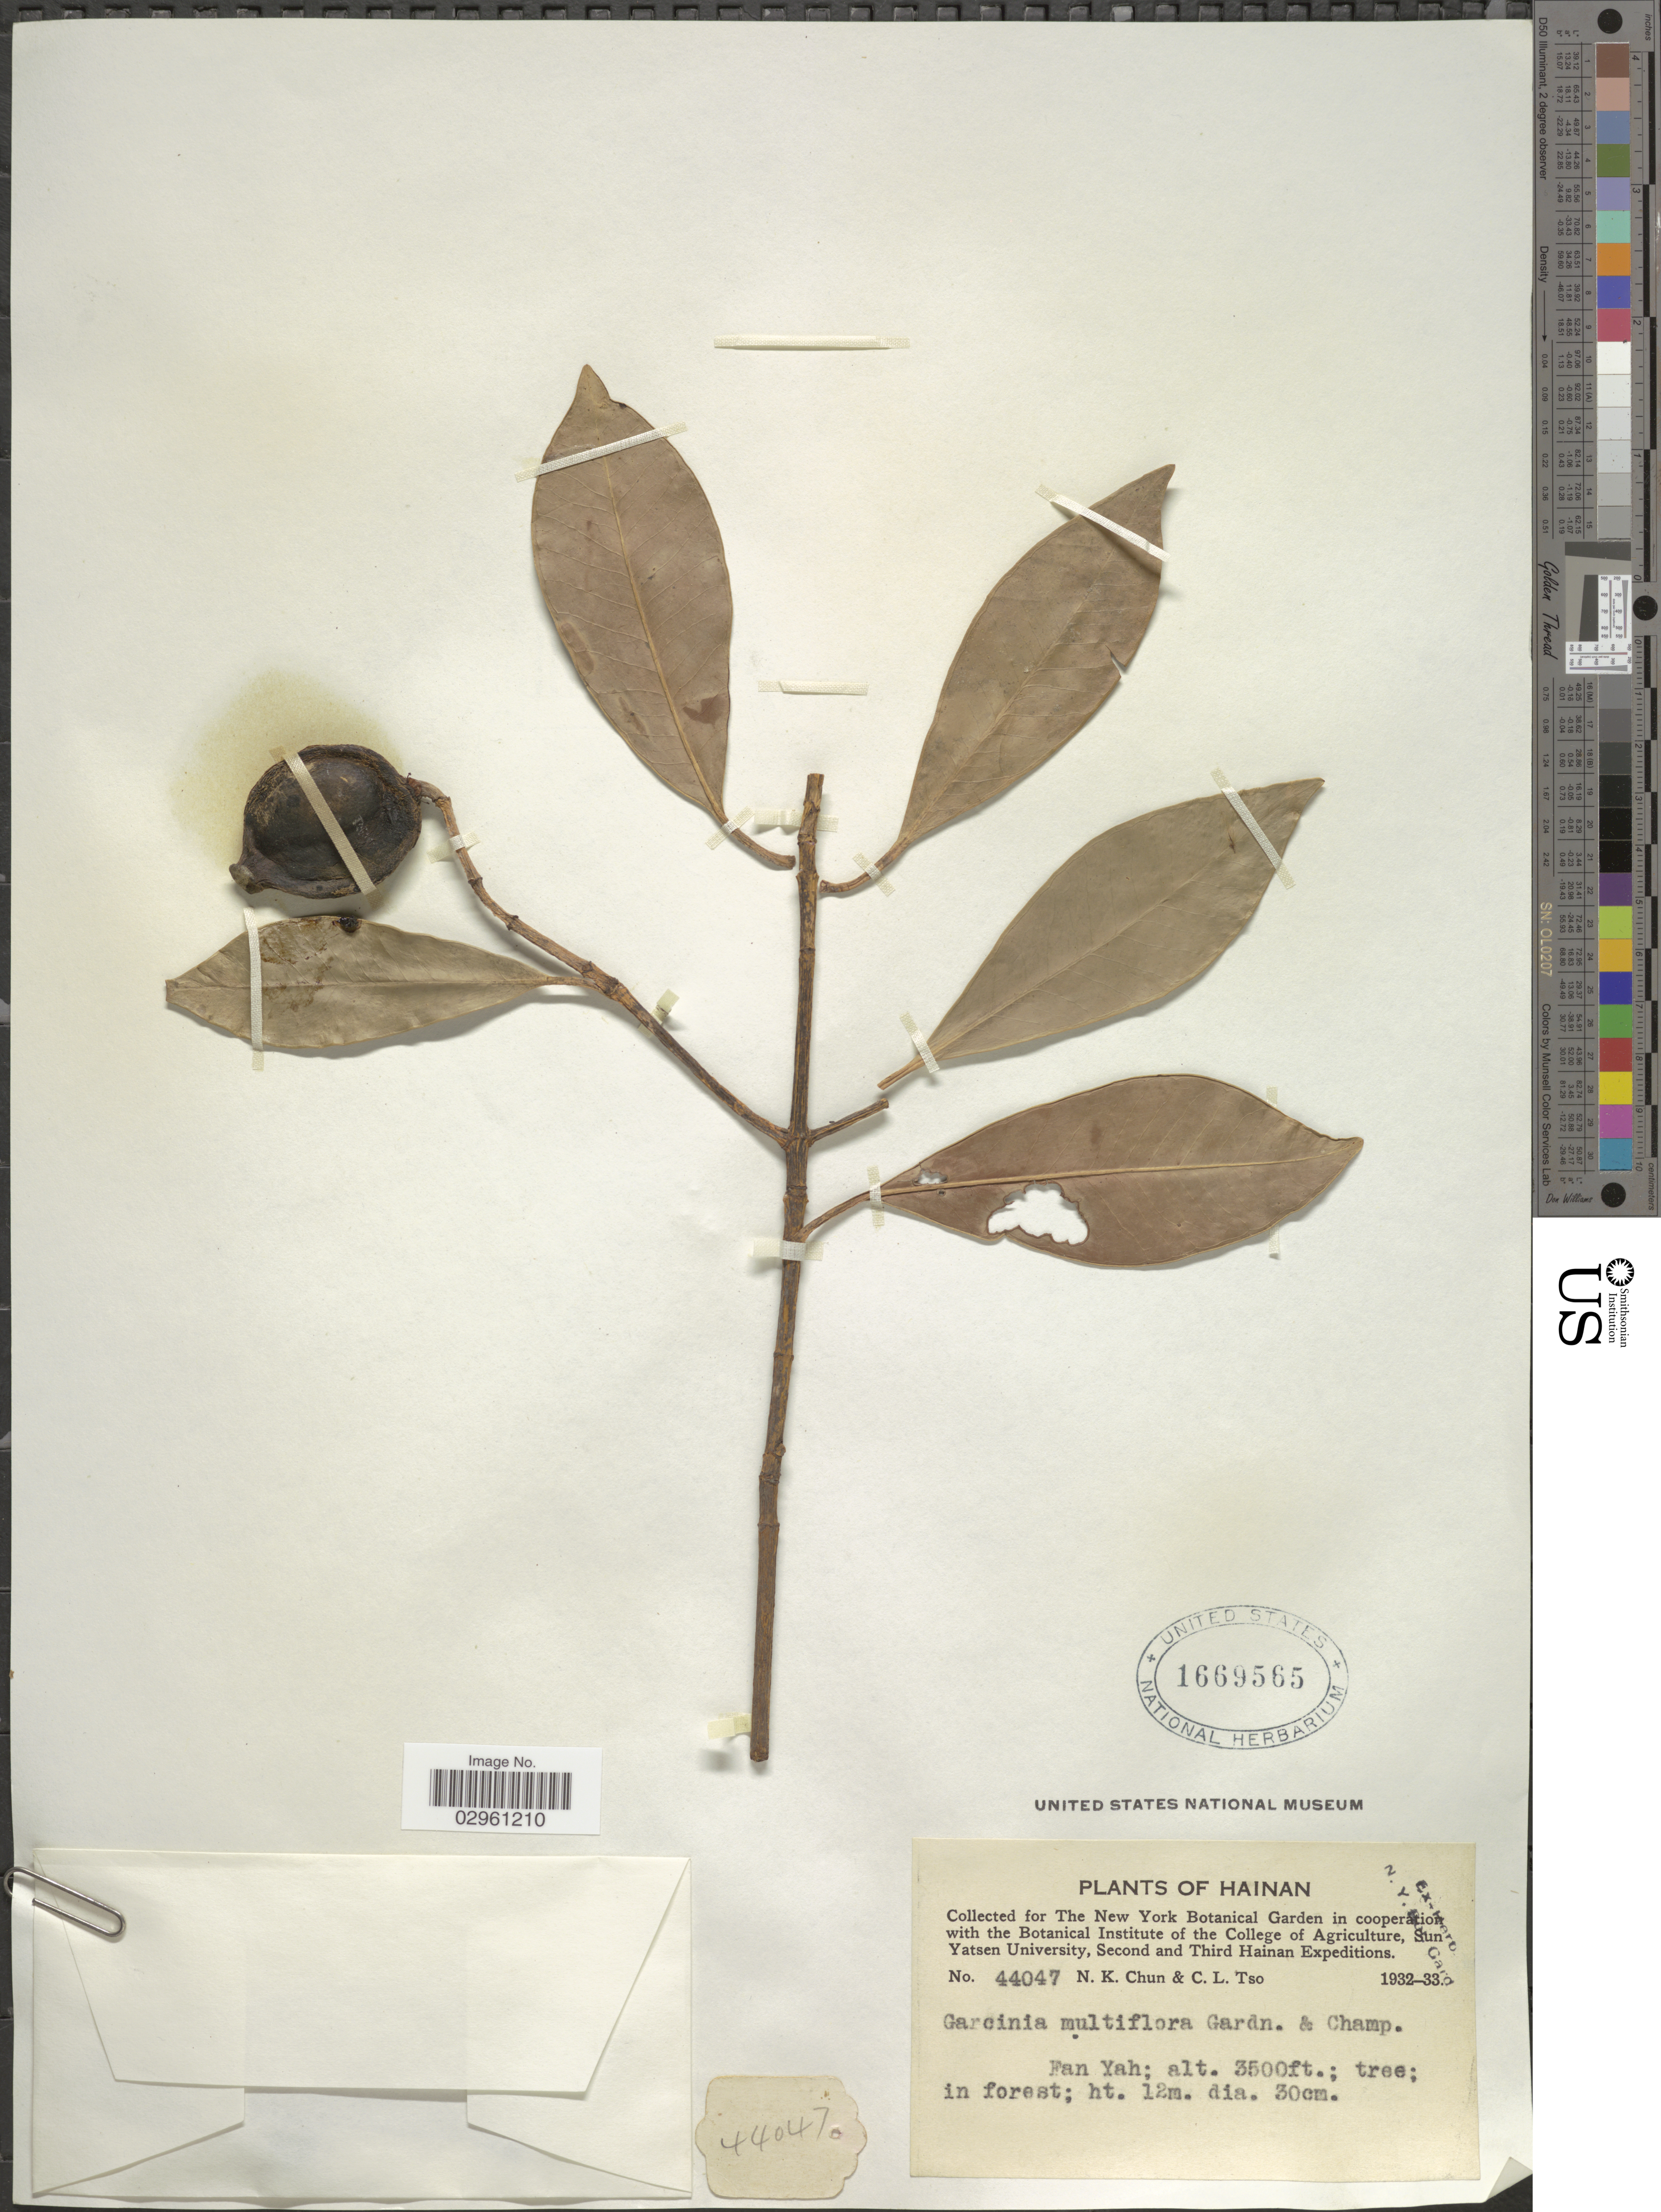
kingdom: Plantae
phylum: Tracheophyta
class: Magnoliopsida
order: Malpighiales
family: Clusiaceae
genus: Garcinia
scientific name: Garcinia multiflora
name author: Champ. ex Benth.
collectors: N. K. Chun & C. Tso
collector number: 44047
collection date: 1932/1933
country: China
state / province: Hainan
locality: Fan Yah.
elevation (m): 1067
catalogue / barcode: US 1669565